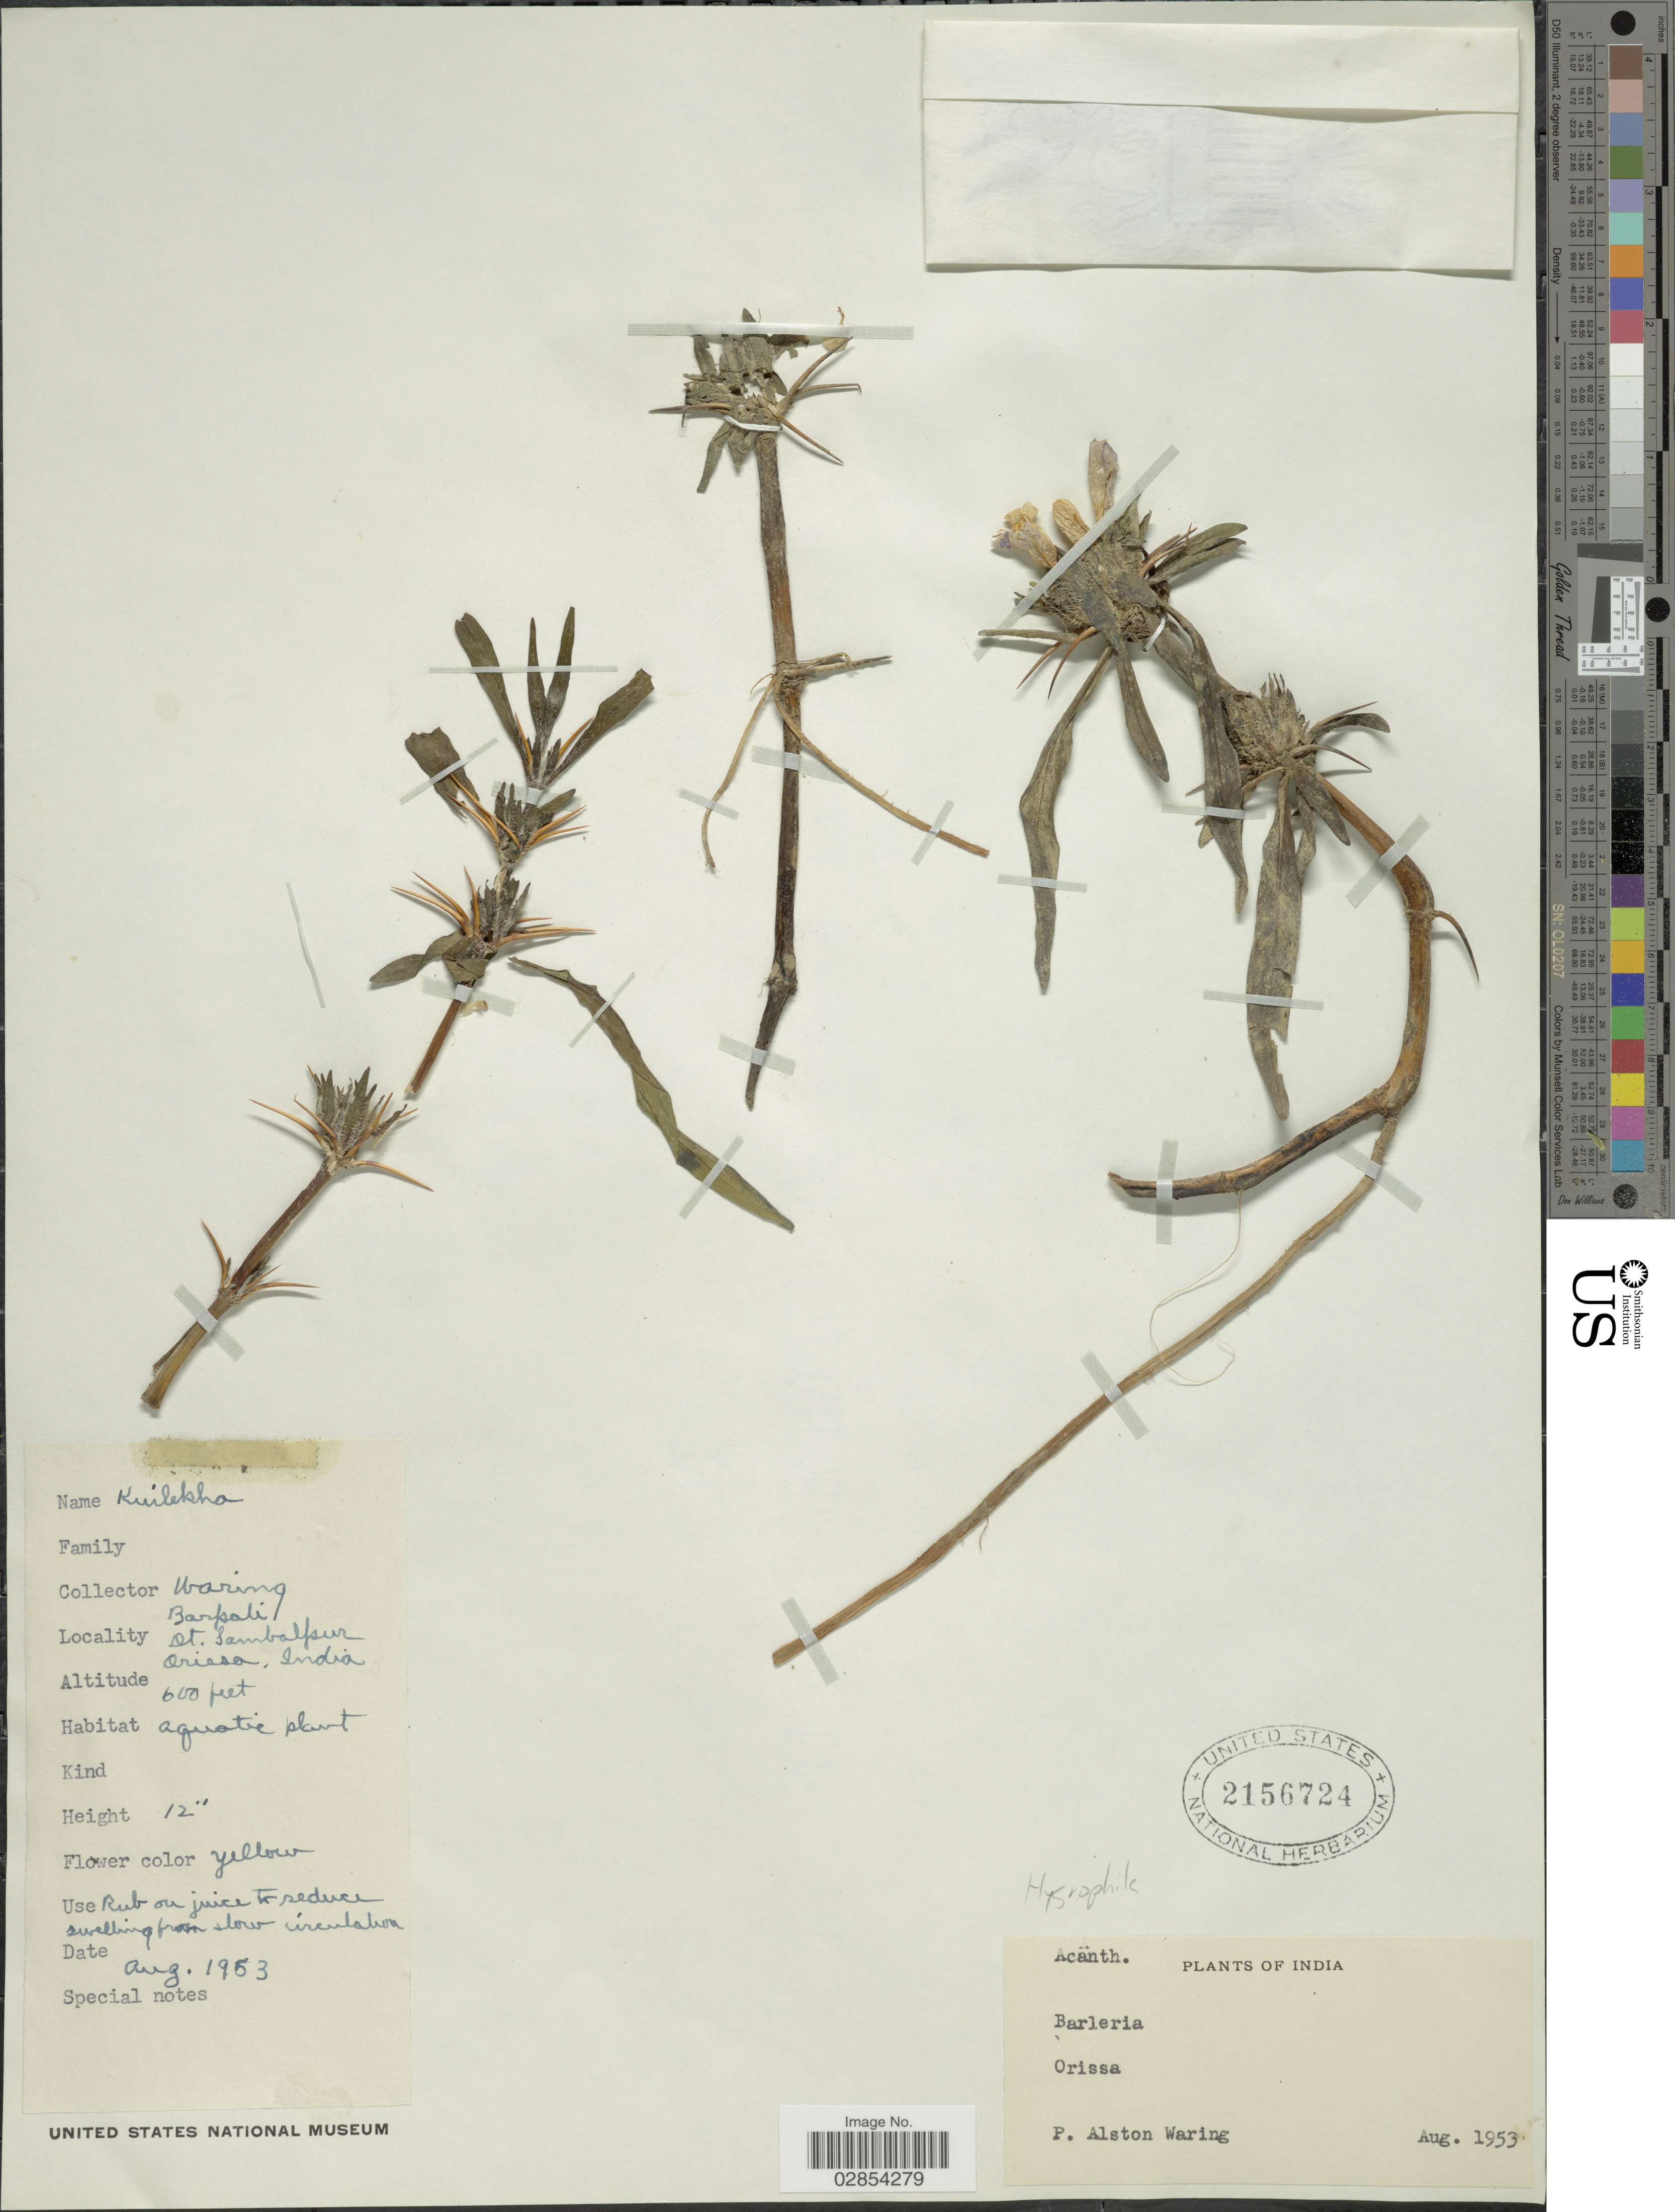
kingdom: Plantae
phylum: Tracheophyta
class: Magnoliopsida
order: Lamiales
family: Acanthaceae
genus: Hygrophila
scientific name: Hygrophila angustifolia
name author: R. Br.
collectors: P. Waring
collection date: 1953-08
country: India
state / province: Orissa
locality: Barpali. Dt. Sambalpur.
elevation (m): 183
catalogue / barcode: US 2156724